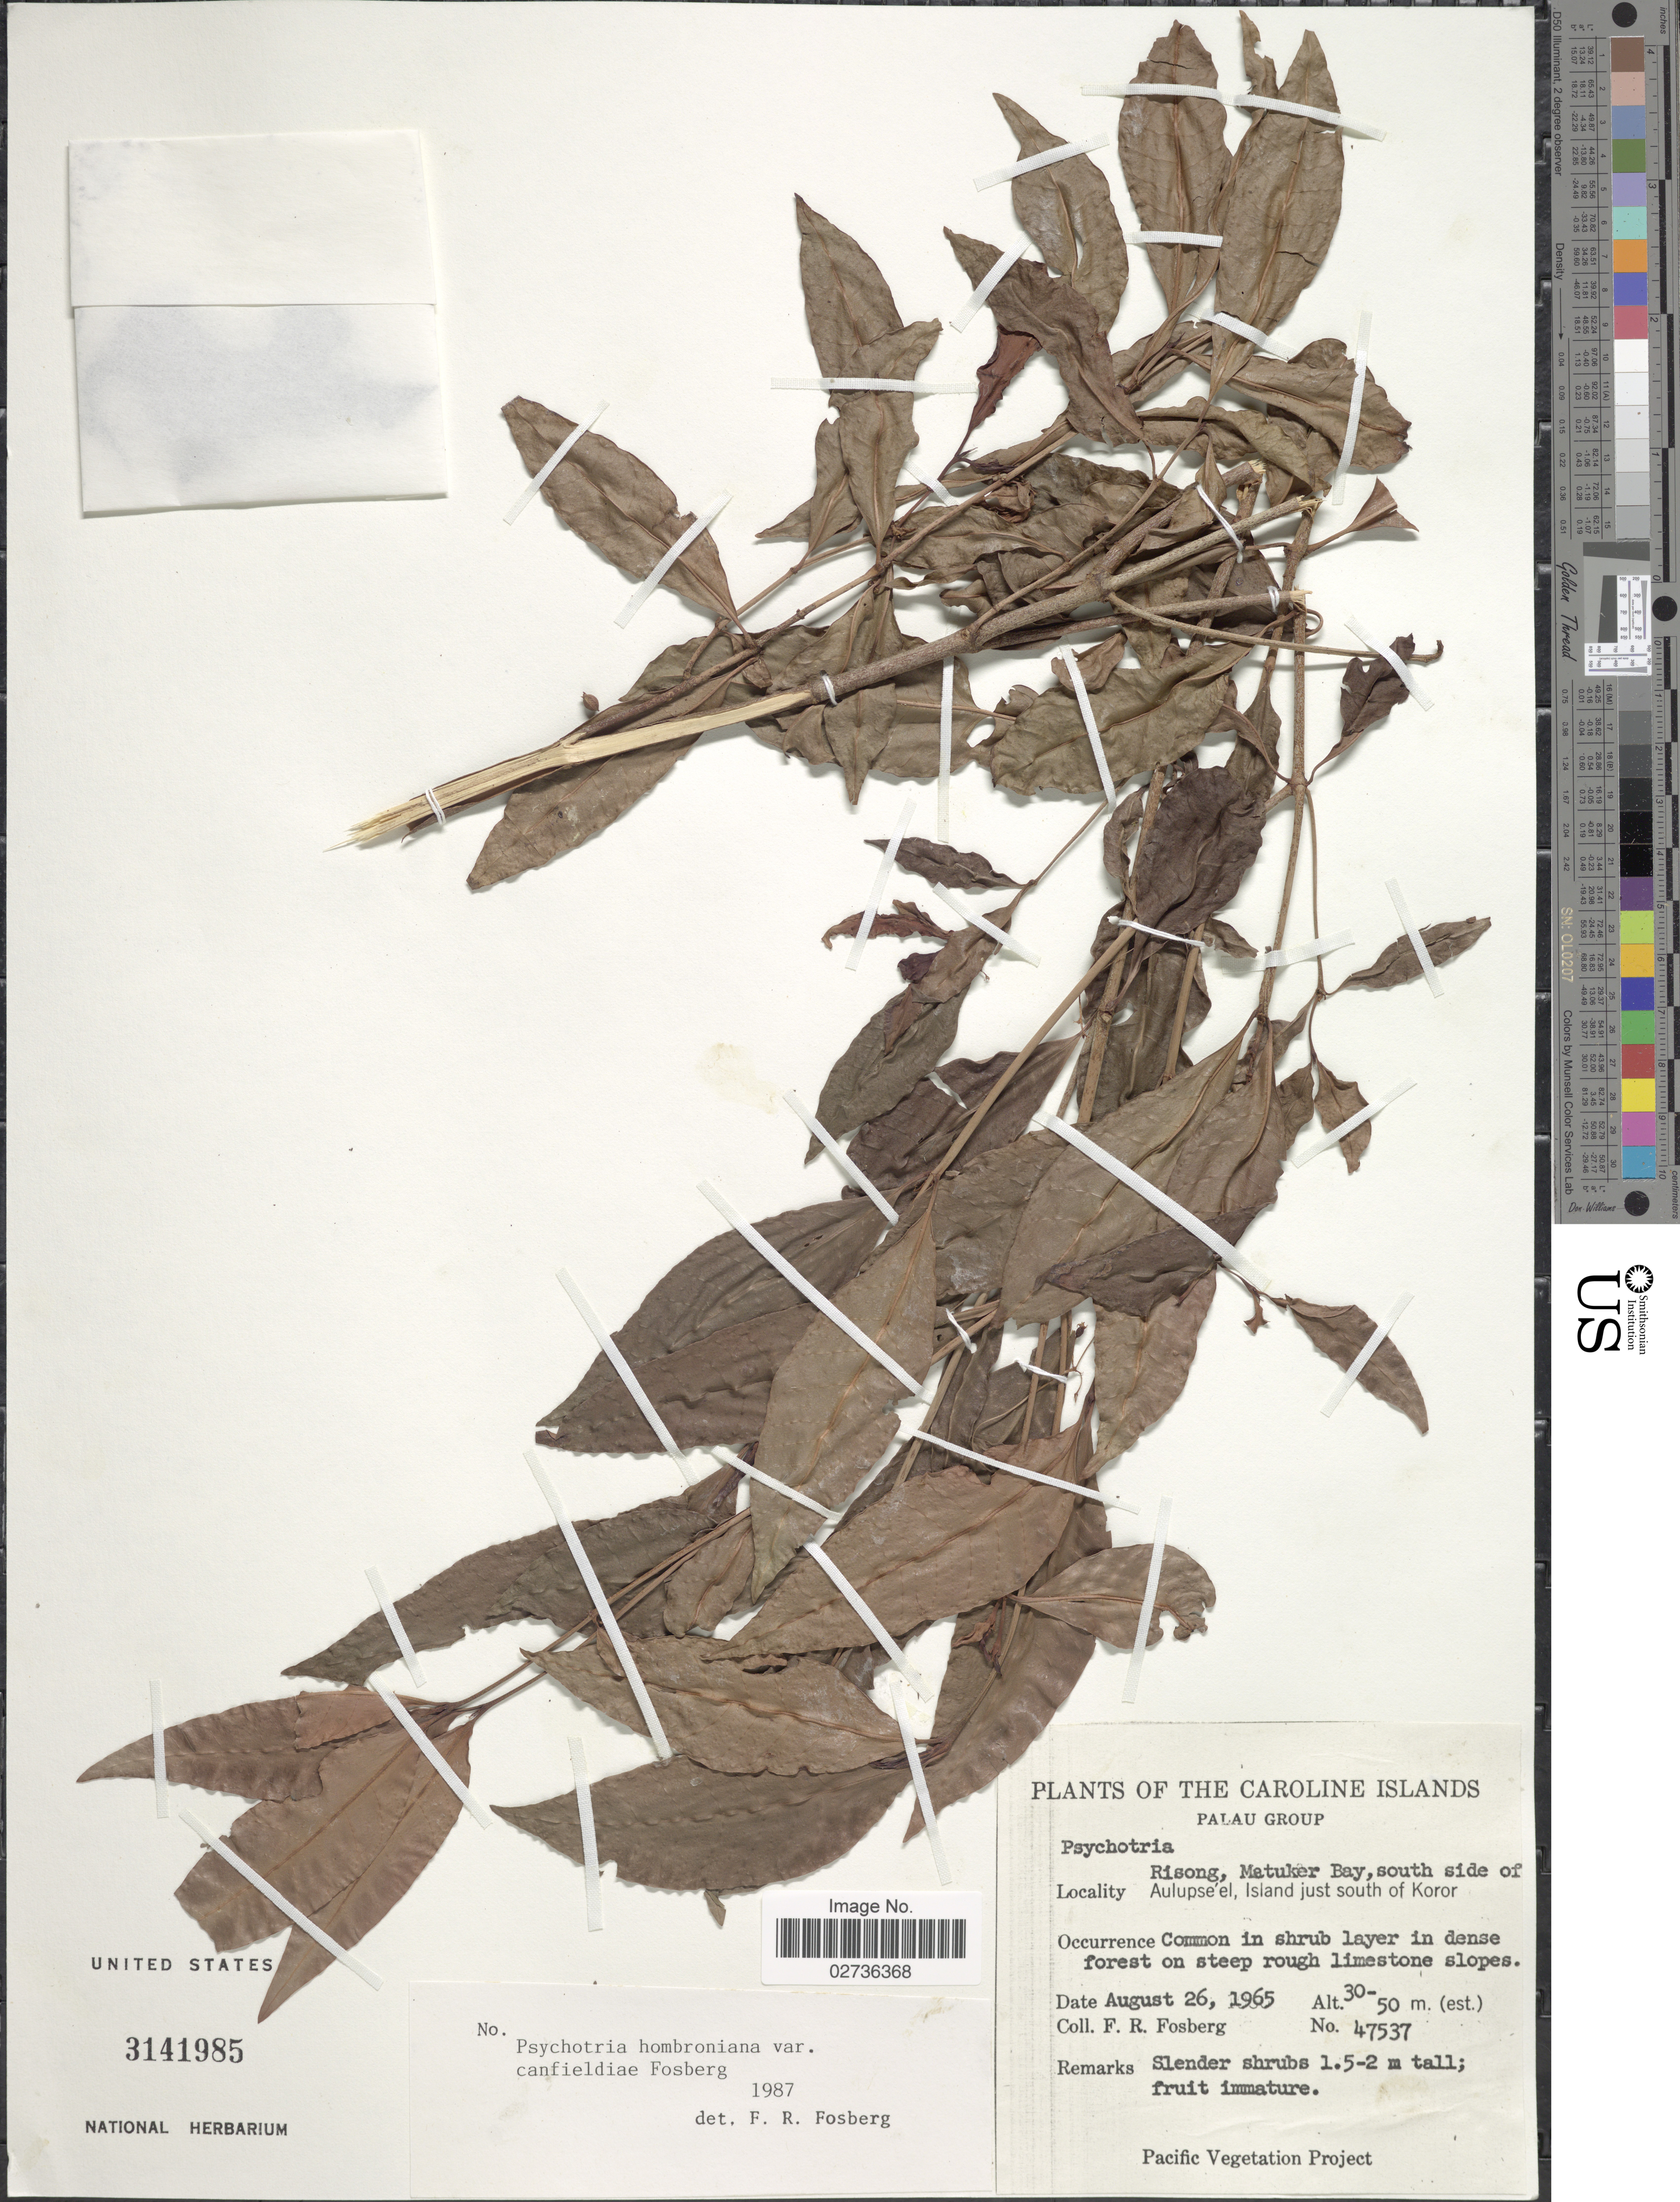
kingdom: Plantae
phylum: Tracheophyta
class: Magnoliopsida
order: Gentianales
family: Rubiaceae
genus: Psychotria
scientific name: Psychotria hombroniana var. canfieldiae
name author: Fosberg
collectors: F. R. Fosberg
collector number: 47537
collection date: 1965-08-26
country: Palau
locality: Caroline Islands. Palau Group. Risong, Matuker Bay, south side of Aulupse'el, Island just south of Koror.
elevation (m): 30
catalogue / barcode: US 3141985